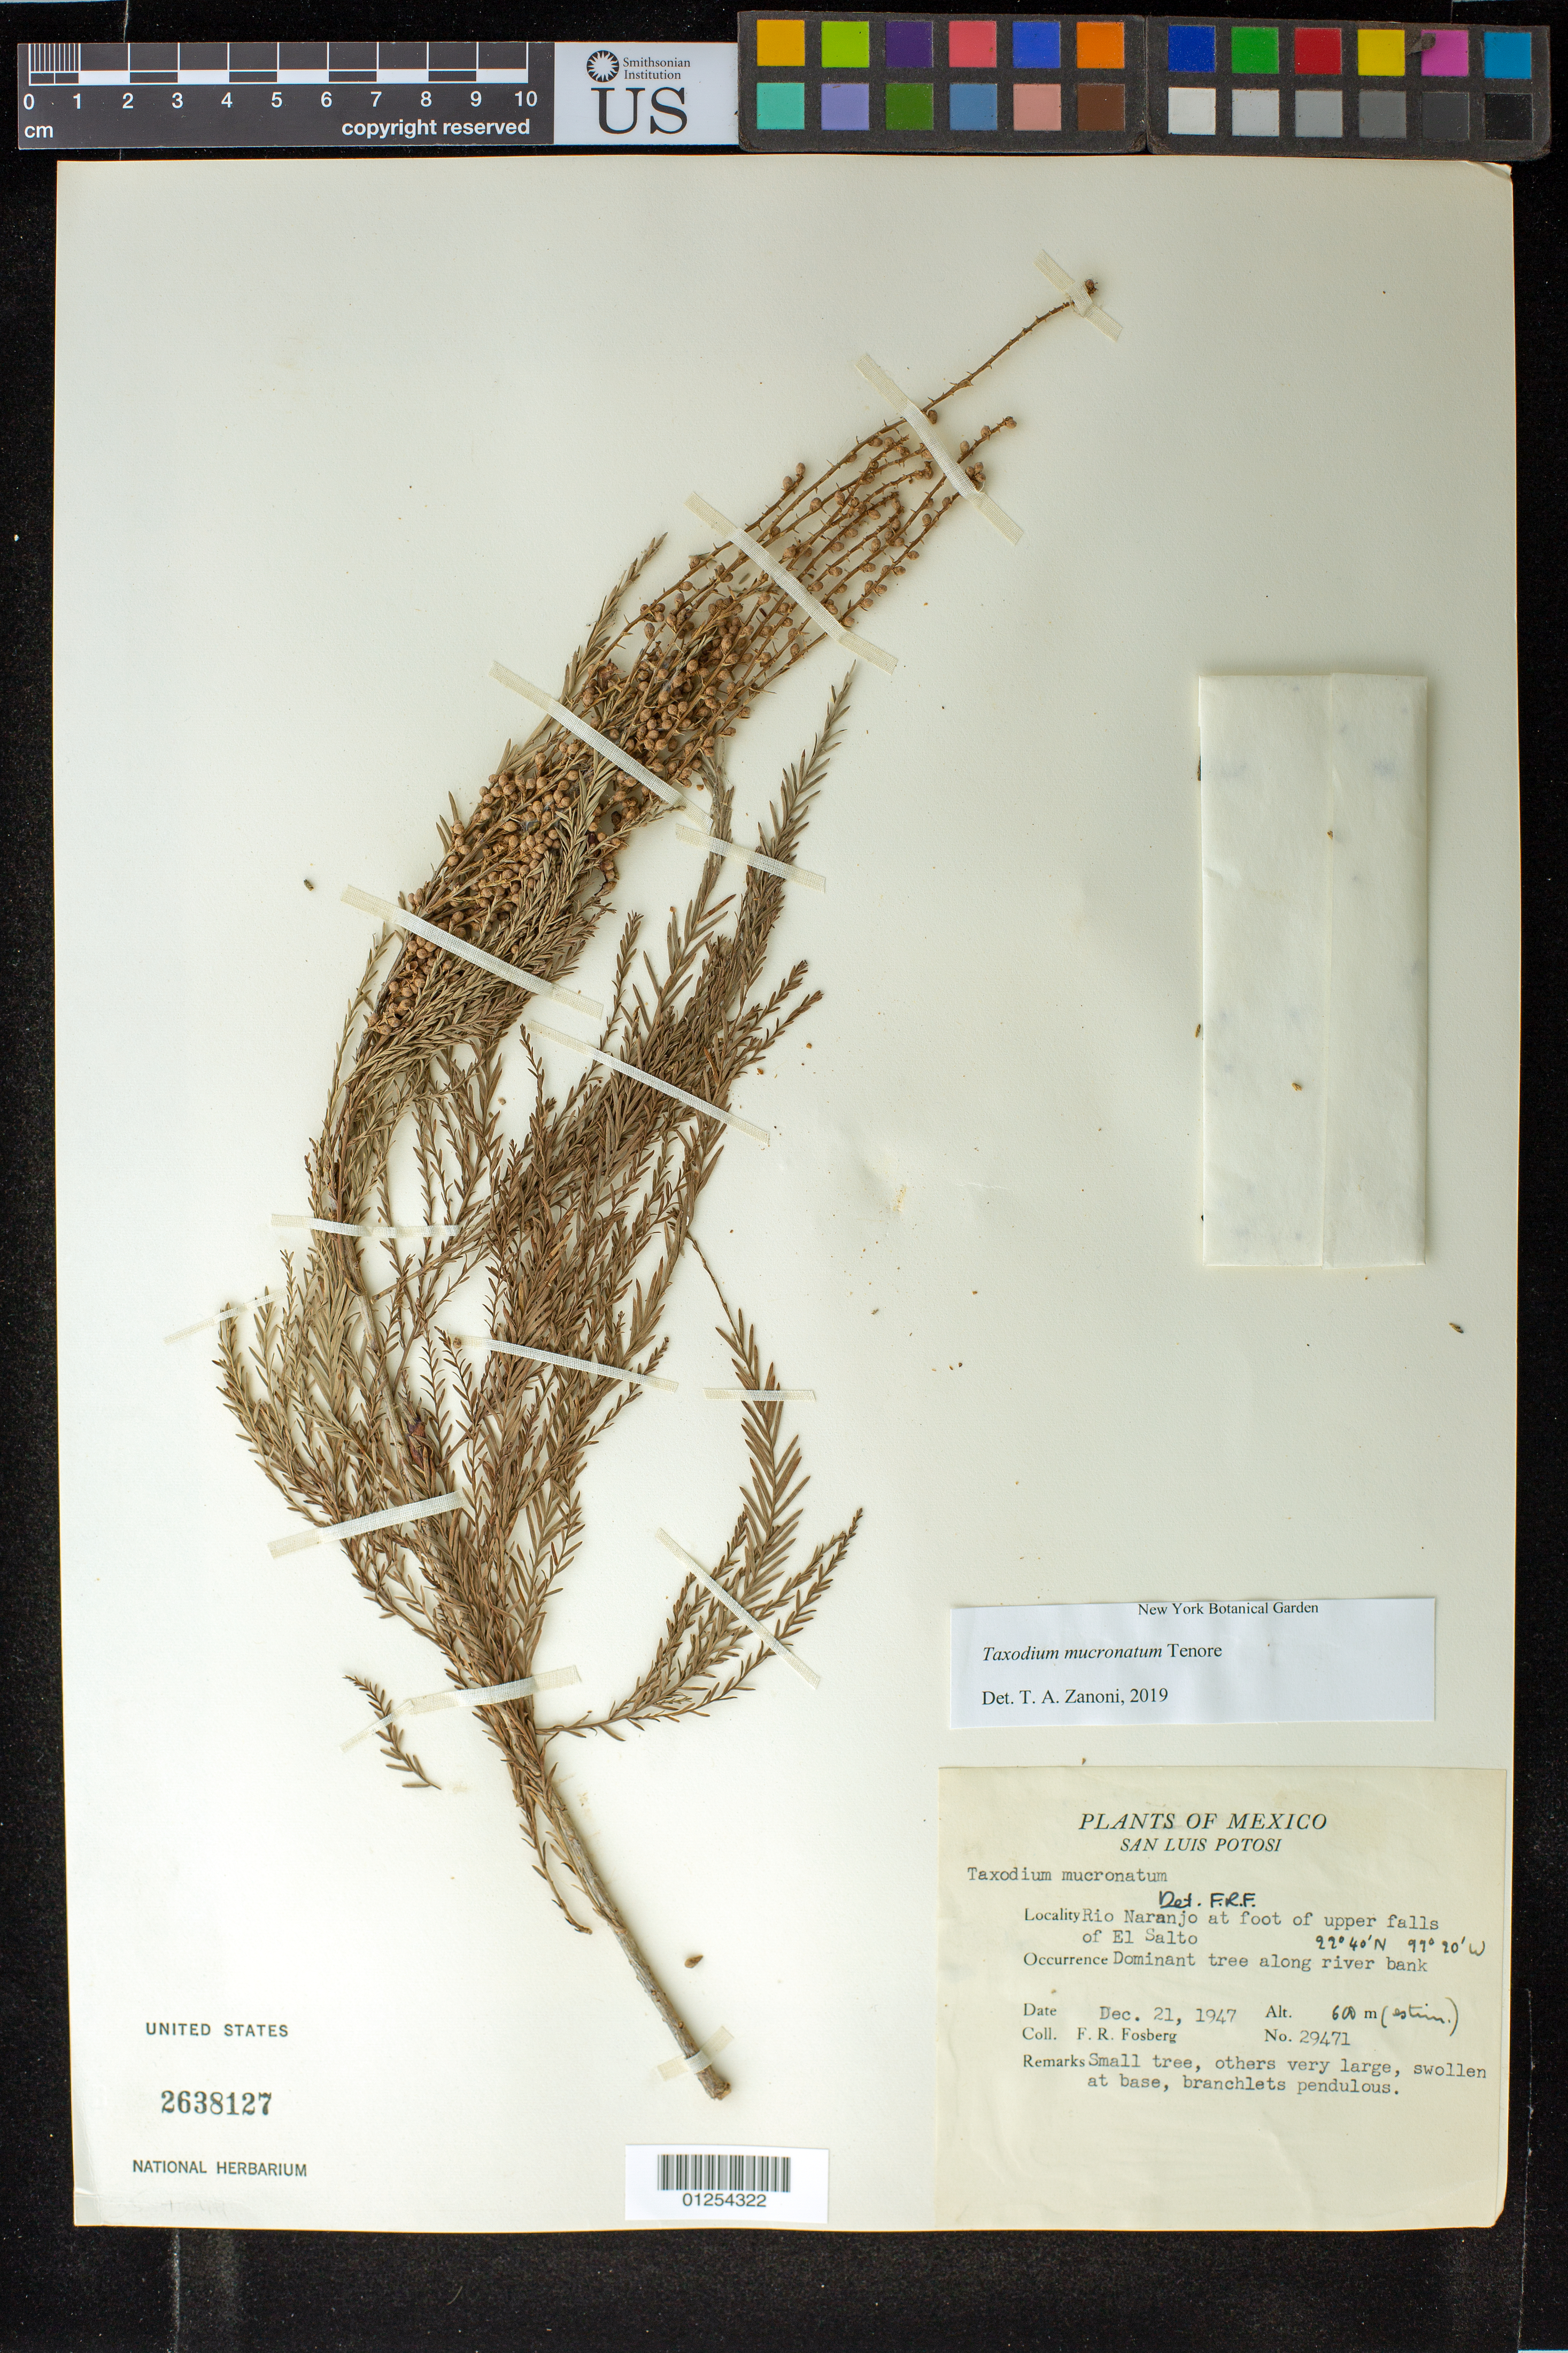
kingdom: Plantae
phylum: Tracheophyta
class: Pinopsida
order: Pinales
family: Cupressaceae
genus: Taxodium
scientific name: Taxodium mucronatum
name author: Ten.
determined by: Zanoni, T. A., (NY), New York Botanical Garden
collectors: F. R. Fosberg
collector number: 29471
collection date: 1947-12-21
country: Mexico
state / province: San Luis Potosí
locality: Rio Naranjo at lower falls of El Slato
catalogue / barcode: US 2638127